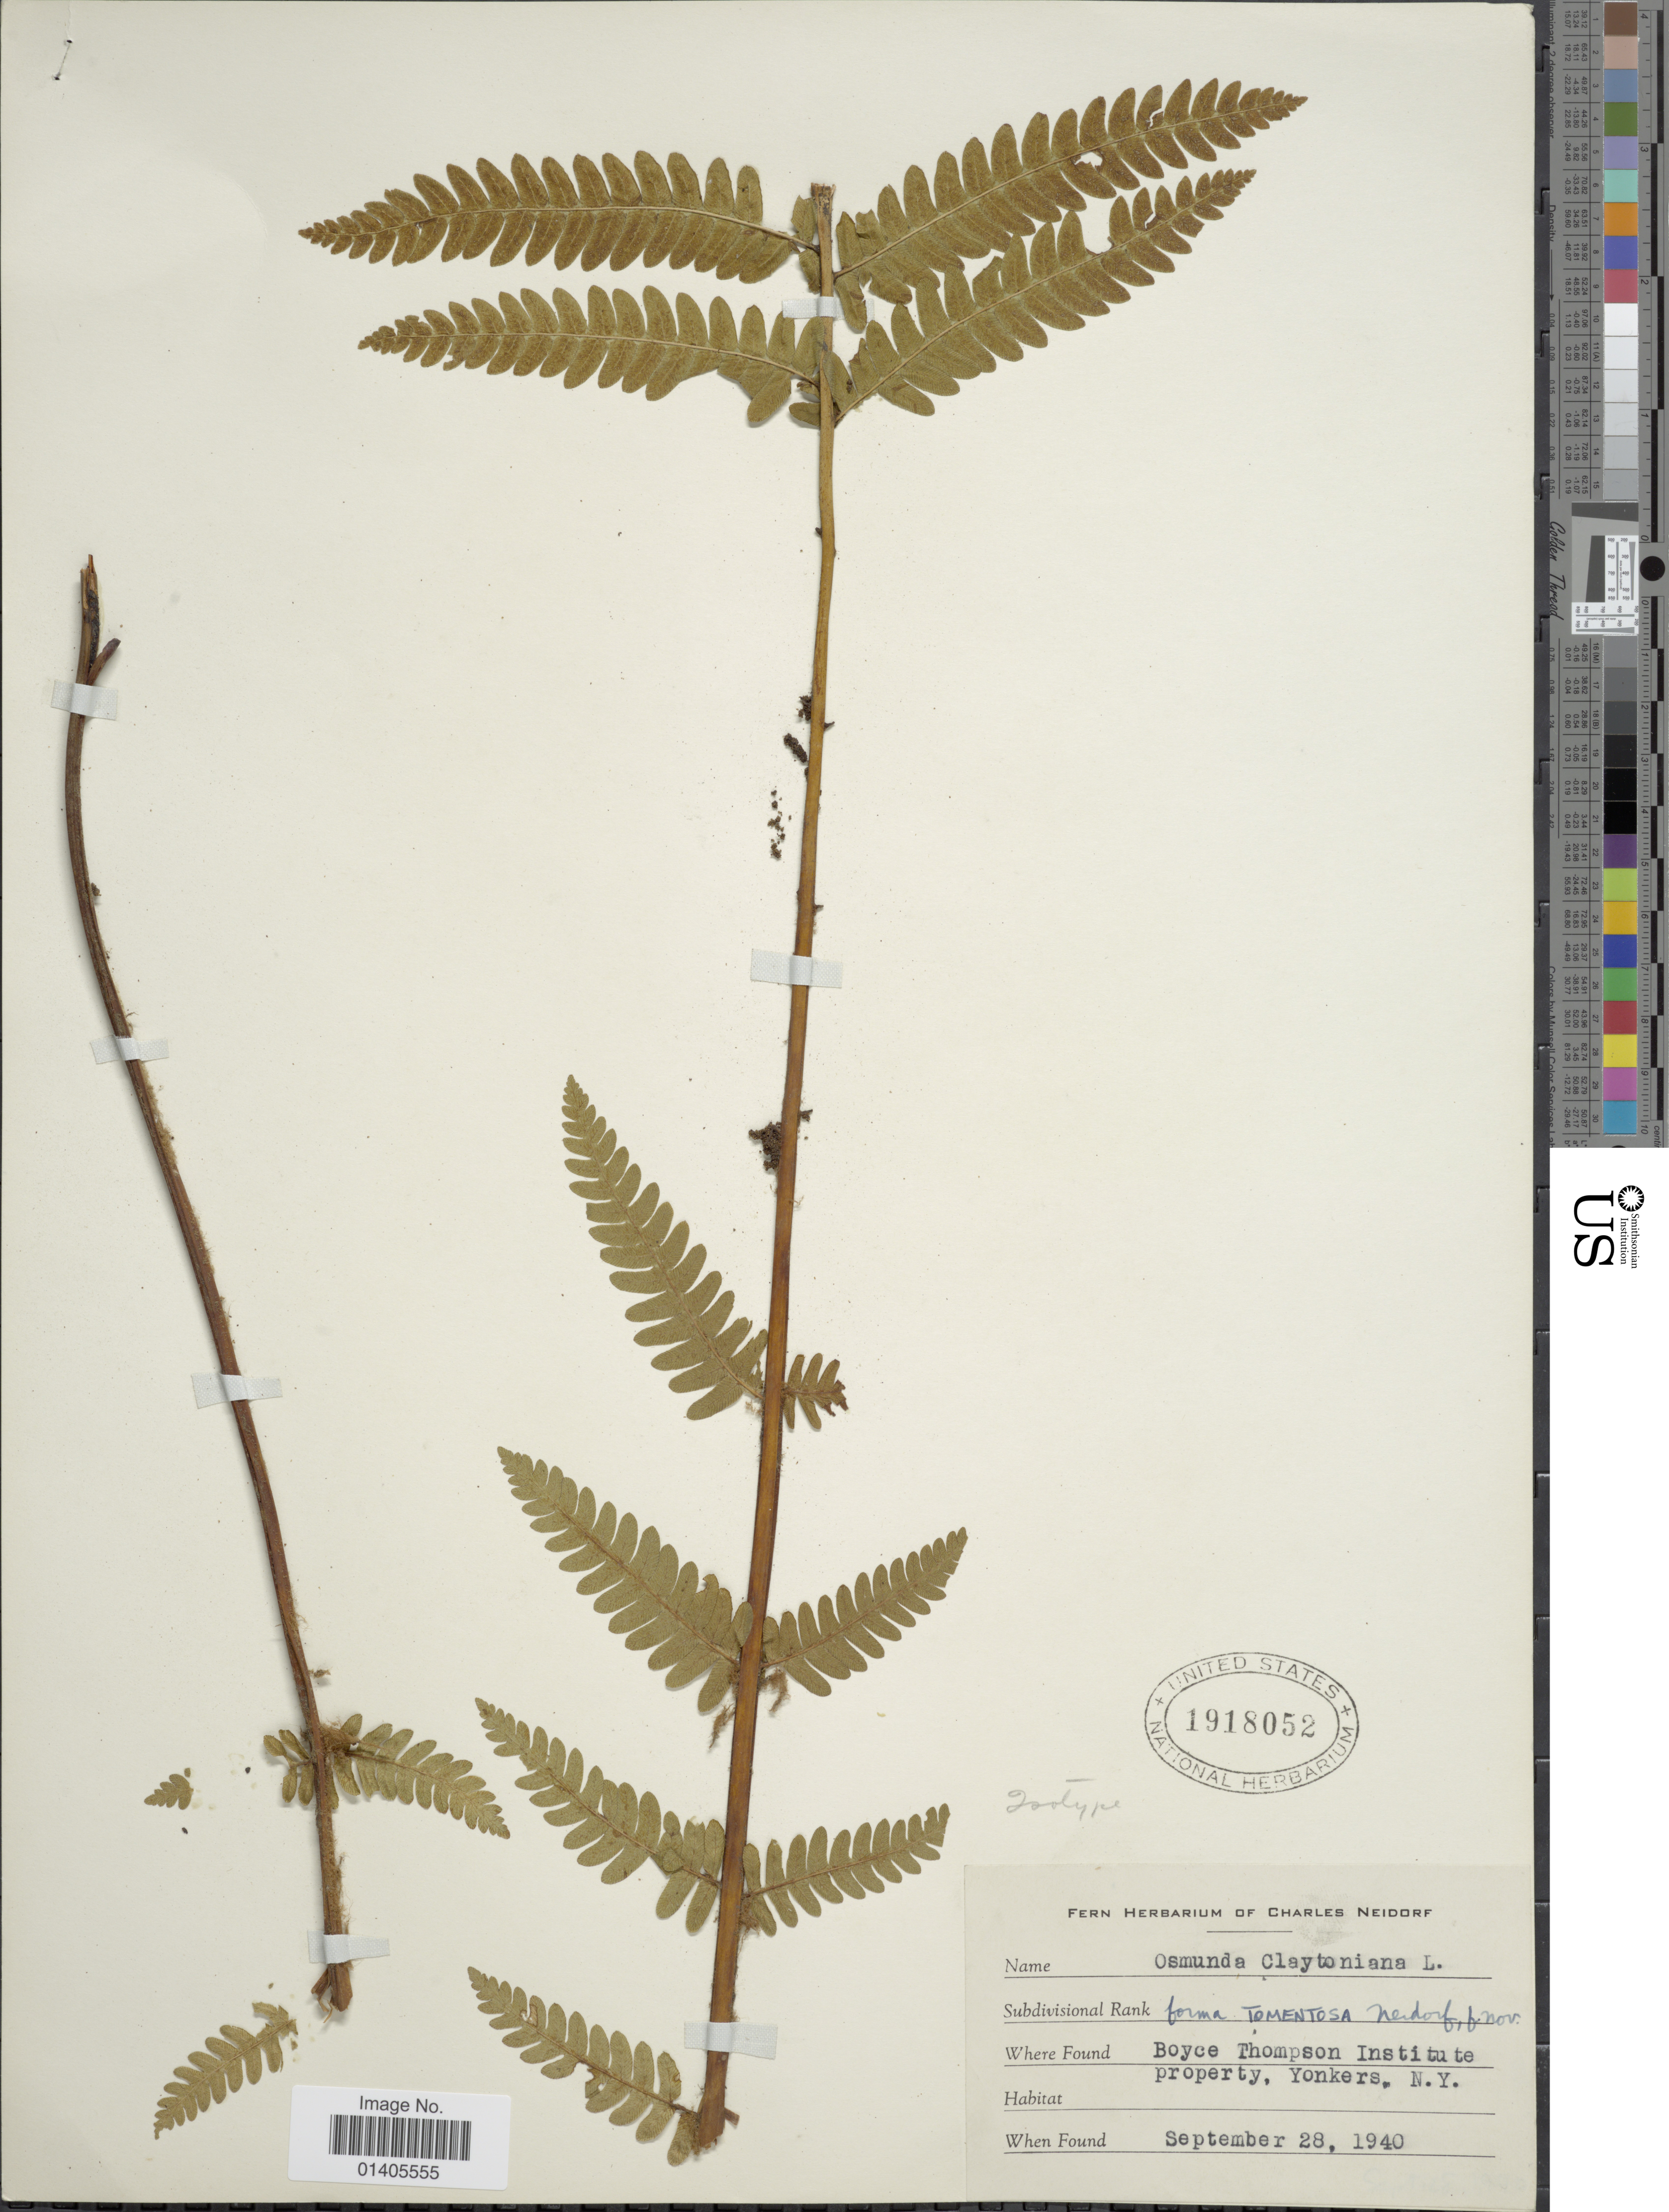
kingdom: Plantae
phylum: Tracheophyta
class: Polypodiopsida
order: Osmundales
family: Osmundaceae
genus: Osmunda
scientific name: Osmunda claytoniana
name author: (L.) Tagawa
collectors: C. Neidorf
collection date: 1940-09-28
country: United States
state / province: New York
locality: Boyce Thompson Institute property, Yonkers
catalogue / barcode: US 1918052